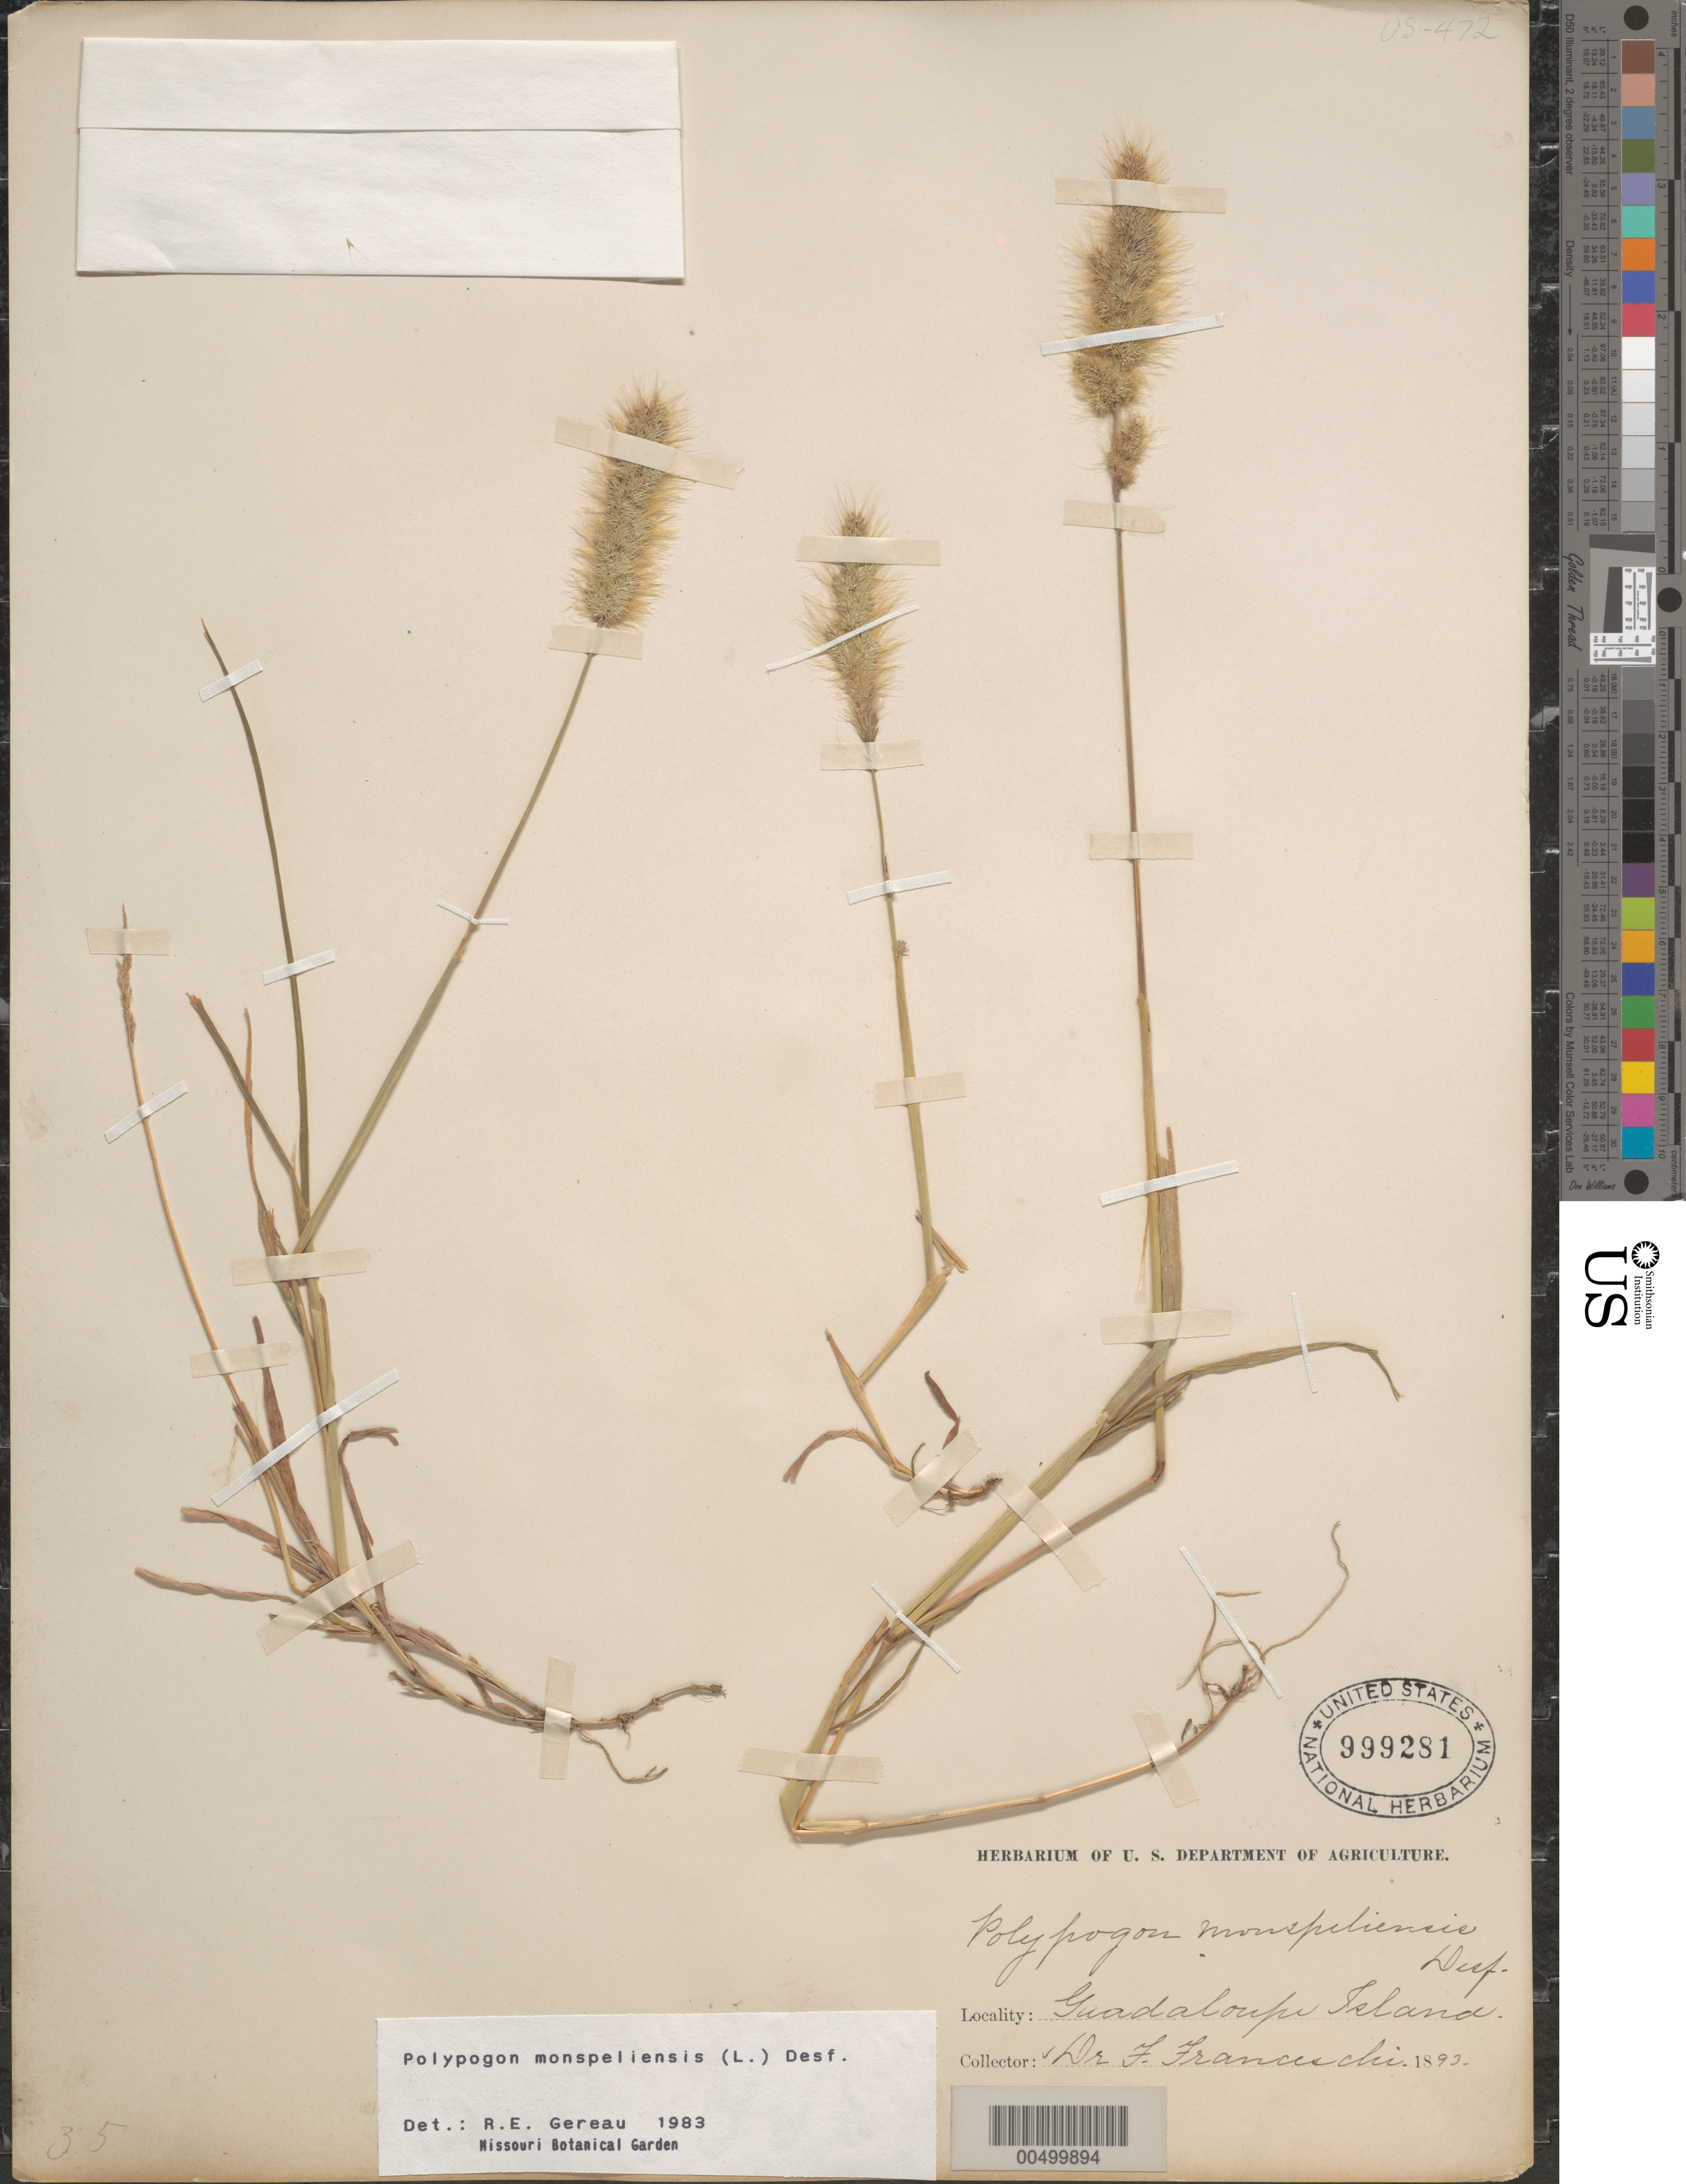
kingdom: Plantae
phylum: Tracheophyta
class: Liliopsida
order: Poales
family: Poaceae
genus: Polypogon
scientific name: Polypogon monspeliensis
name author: (L.) Desf.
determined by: Gereau, R. E.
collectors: F. Franceschi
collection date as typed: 1893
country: Mexico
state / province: Baja California Norte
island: Guadaloupe Island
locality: Guadaloupe Island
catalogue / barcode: US 999281